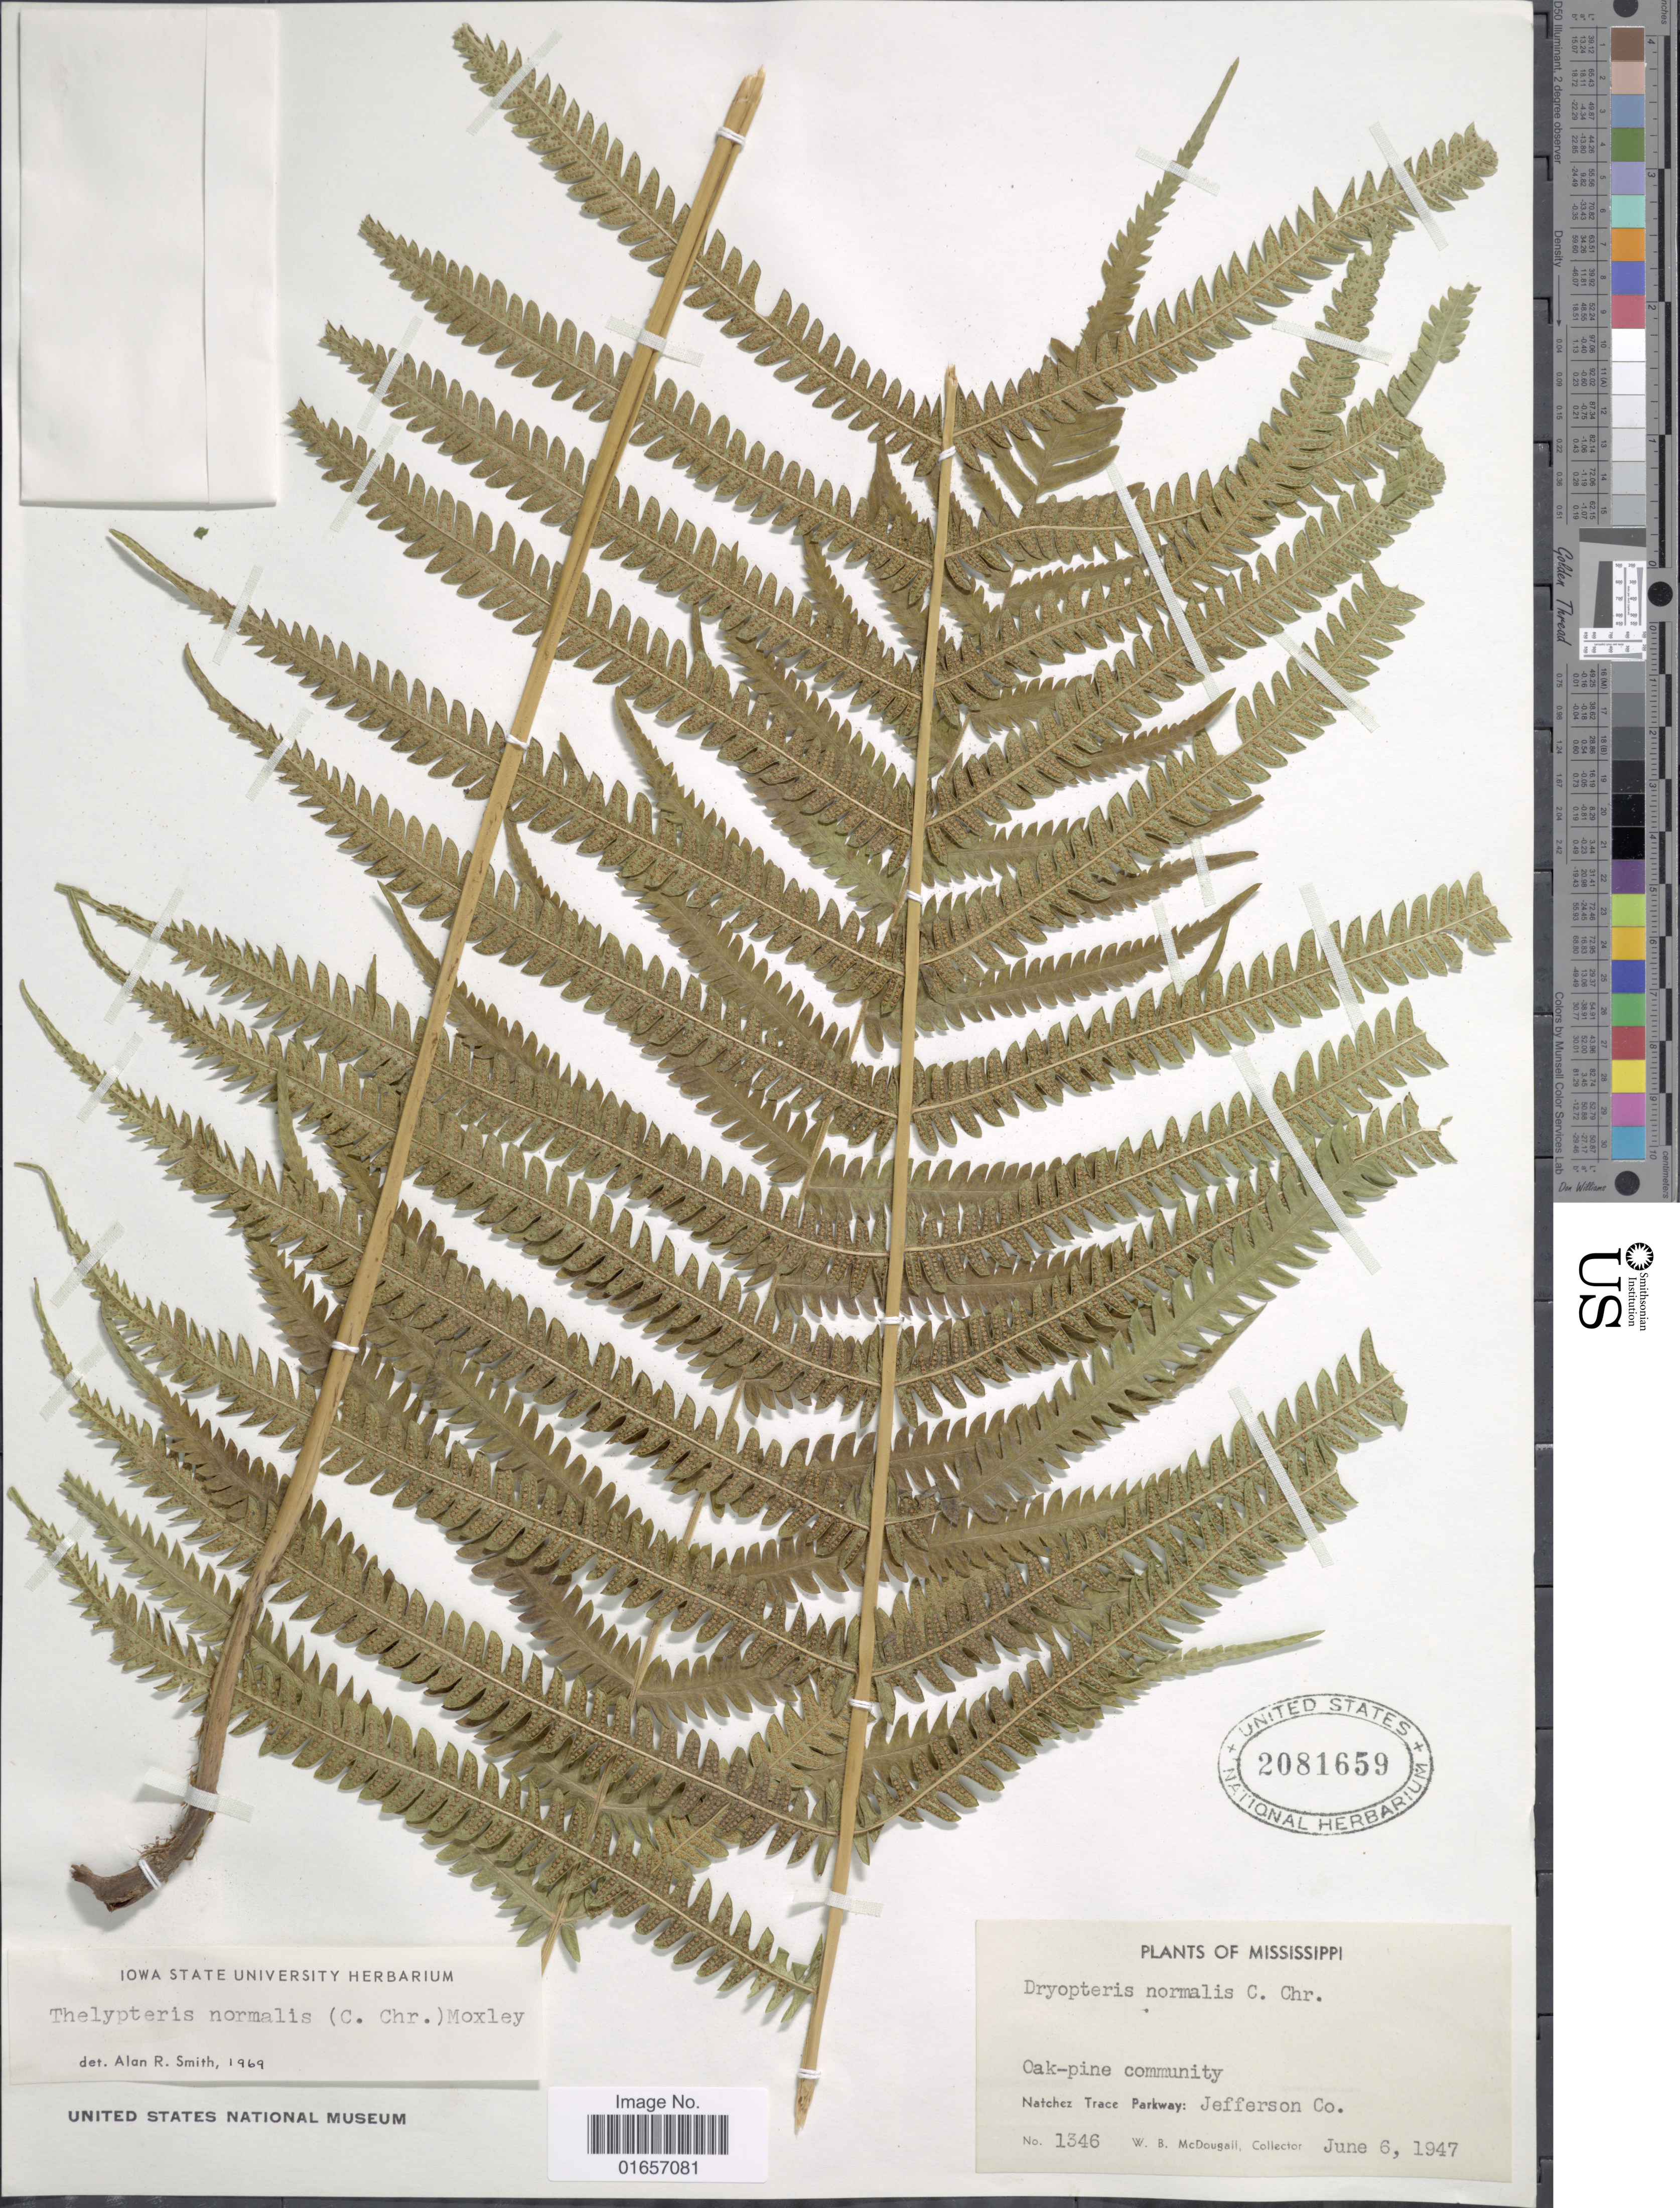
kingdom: Plantae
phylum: Tracheophyta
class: Polypodiopsida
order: Polypodiales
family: Thelypteridaceae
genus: Christella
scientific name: Christella kunthii comb. ined.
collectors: W. B. McDougall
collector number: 1346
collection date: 1947-06-06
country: United States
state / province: Mississippi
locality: Oak- Pine community, Natchez Trace Parkway: Jefferson Co.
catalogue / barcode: US 2081659